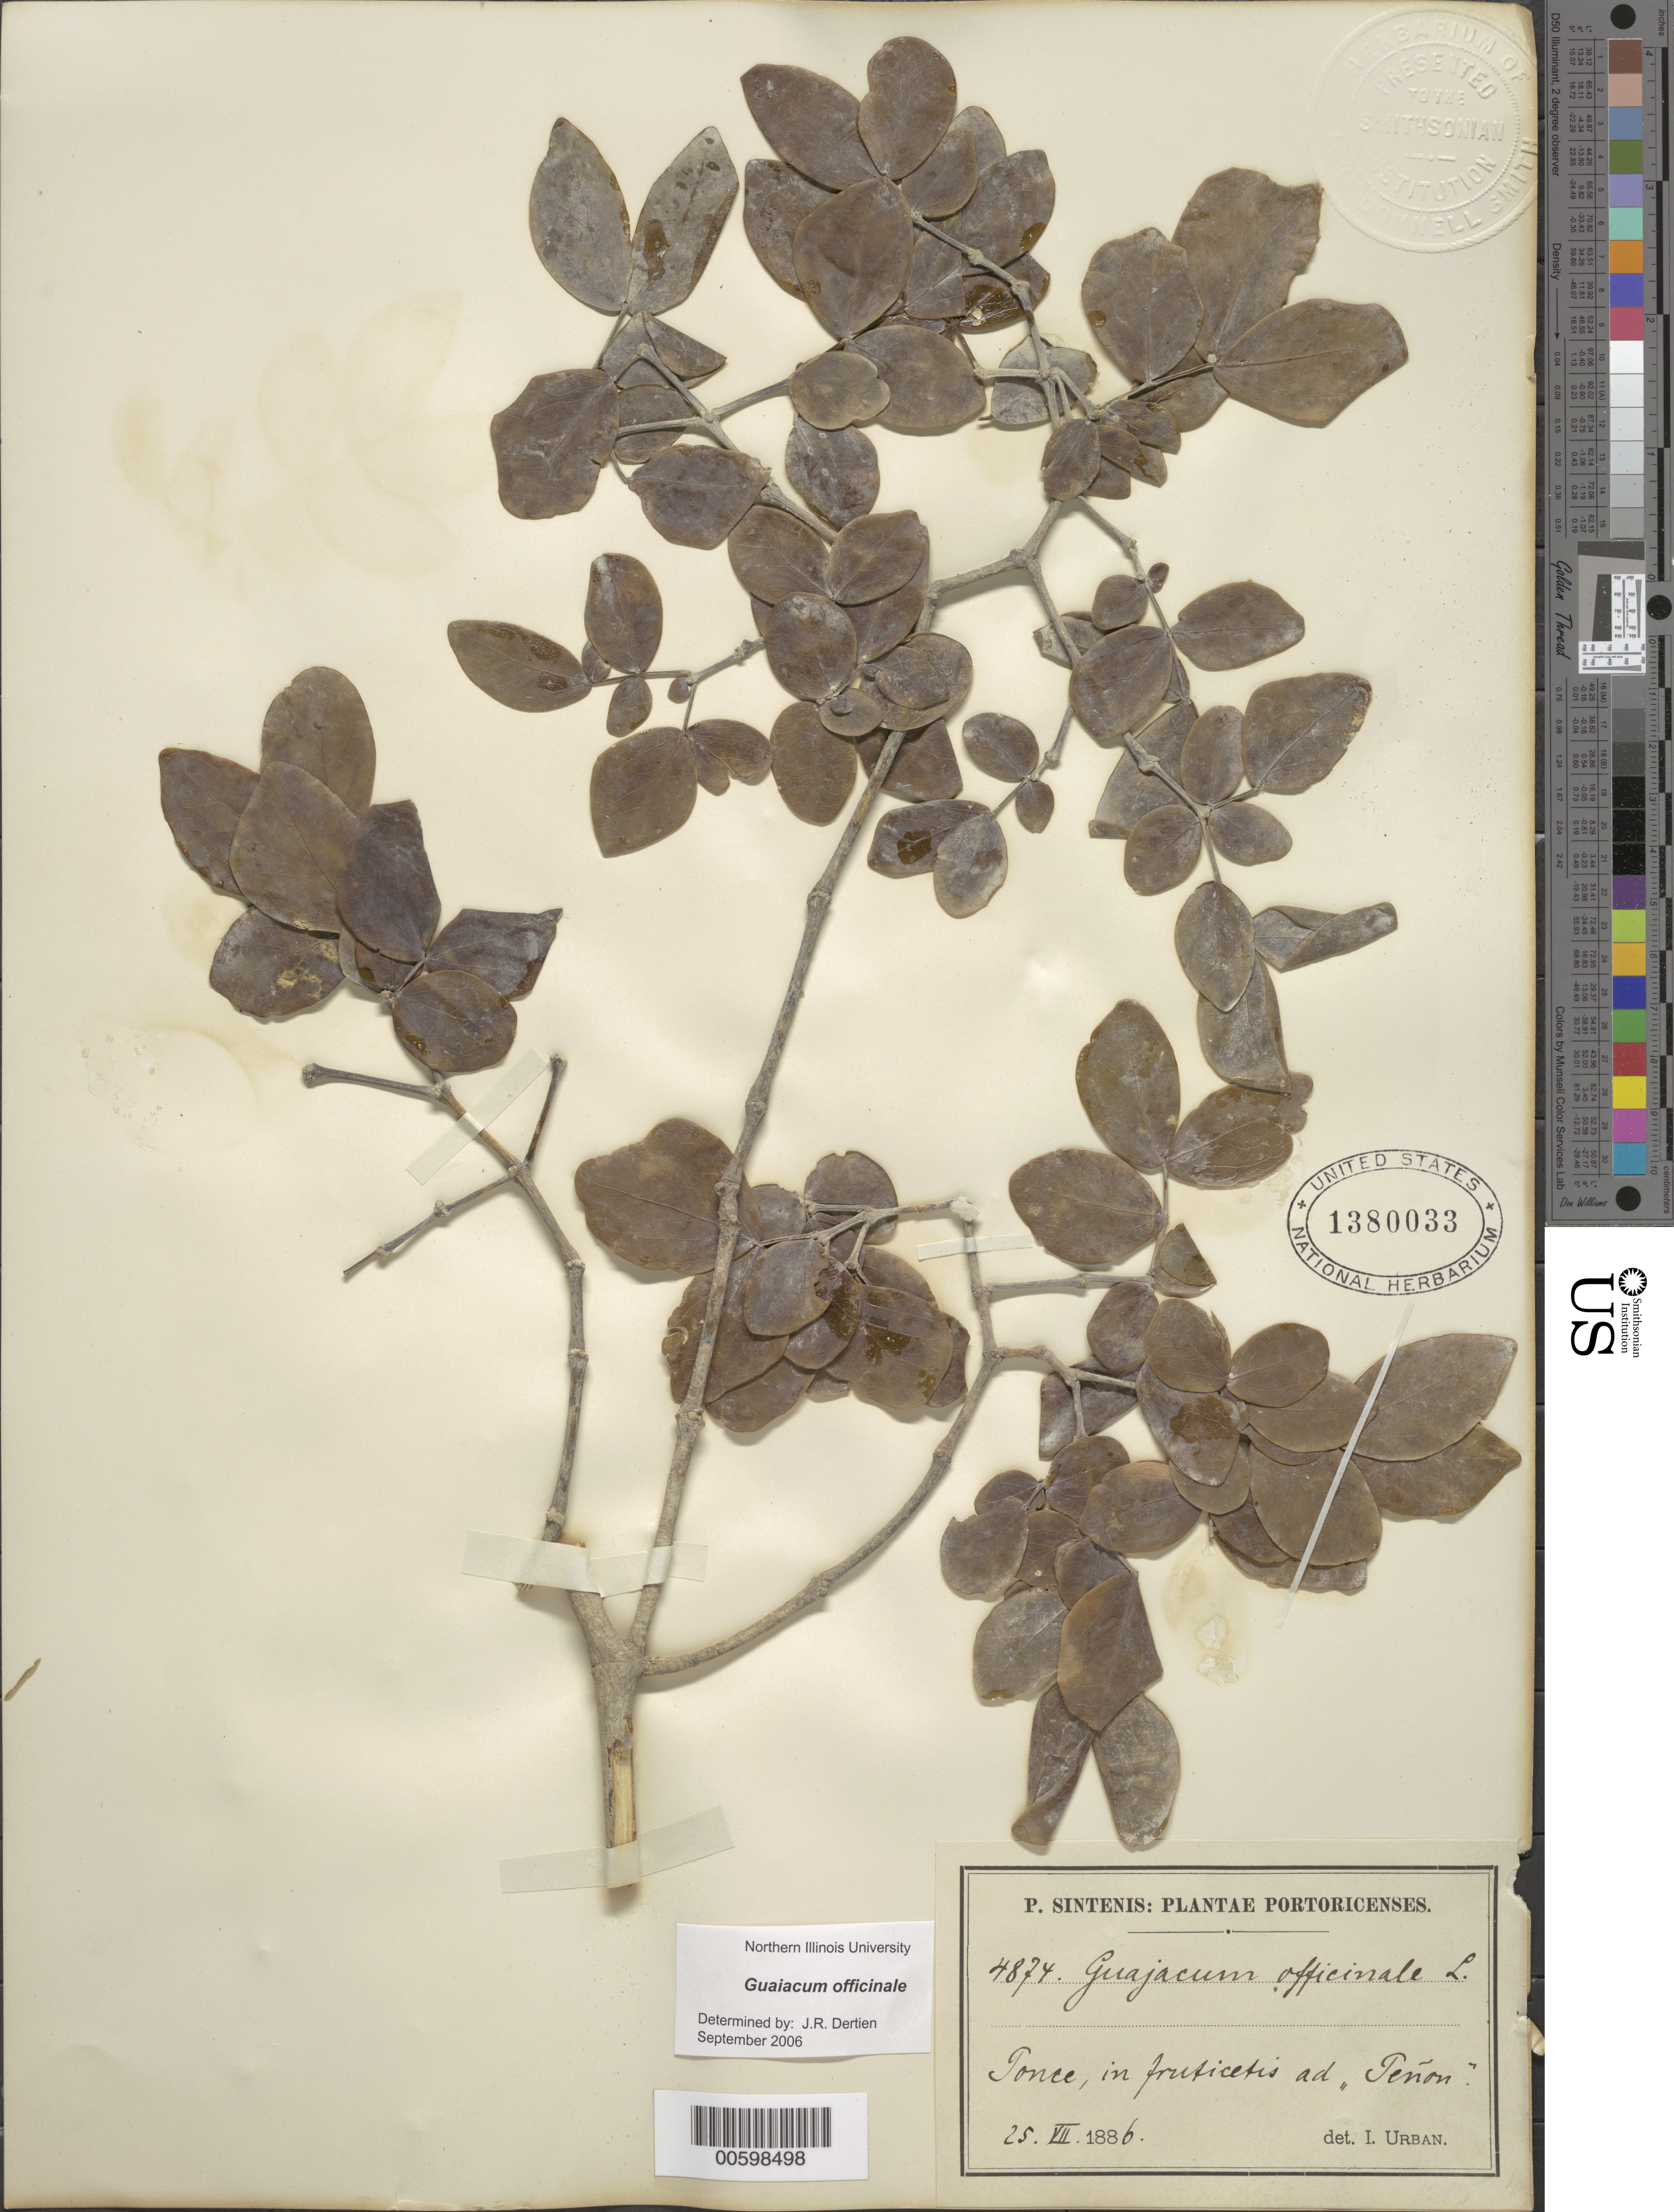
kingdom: Plantae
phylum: Tracheophyta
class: Magnoliopsida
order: Zygophyllales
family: Zygophyllaceae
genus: Guaiacum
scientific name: Guaiacum officinale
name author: L.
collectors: P. Sintenis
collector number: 4874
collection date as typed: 25 Jul 1886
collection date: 1886-07-25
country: Puerto Rico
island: Greater Antilles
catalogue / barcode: US 1380033